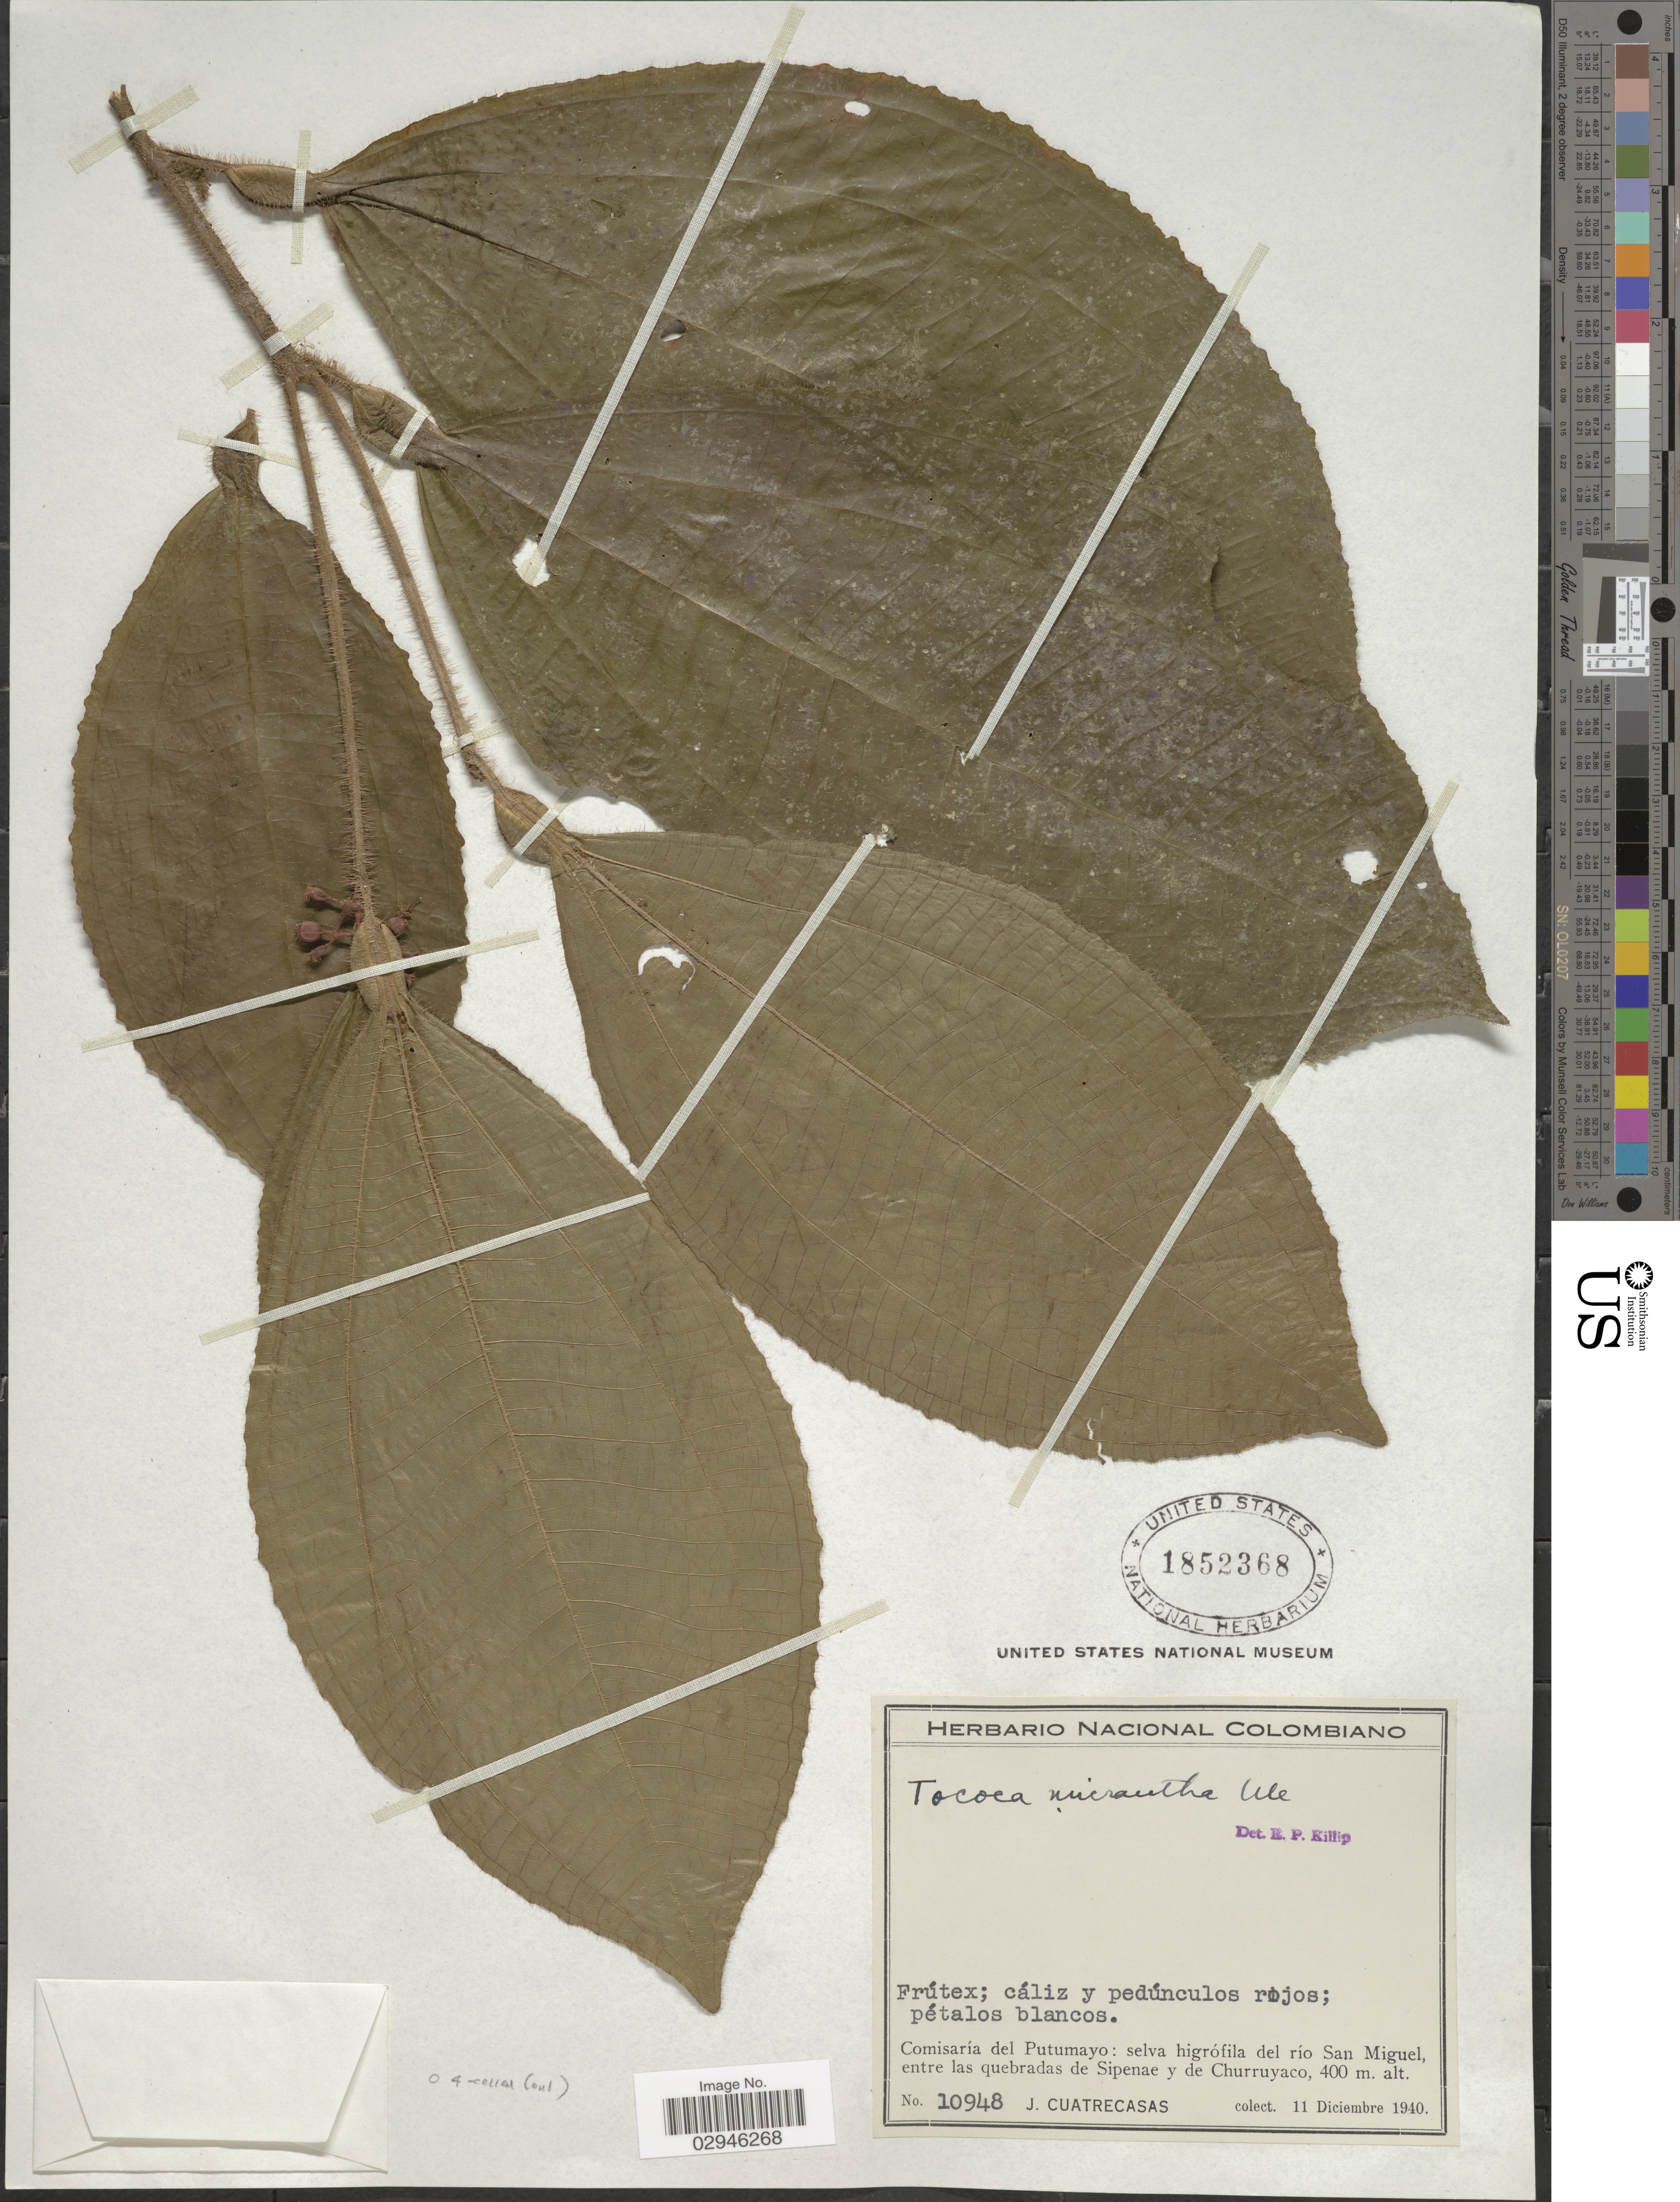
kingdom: Plantae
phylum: Tracheophyta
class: Magnoliopsida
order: Myrtales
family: Melastomataceae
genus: Tococa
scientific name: Tococa caquetana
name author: Sprague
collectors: J. Cuatrecasas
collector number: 10948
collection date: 1940-12-11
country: Colombia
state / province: Putumayo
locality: Comisaría del Putumayo: selva higrófila del río San Miguel, entre las quebradas de Sipenae y de Churruyaco.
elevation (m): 400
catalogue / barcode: US 1852368